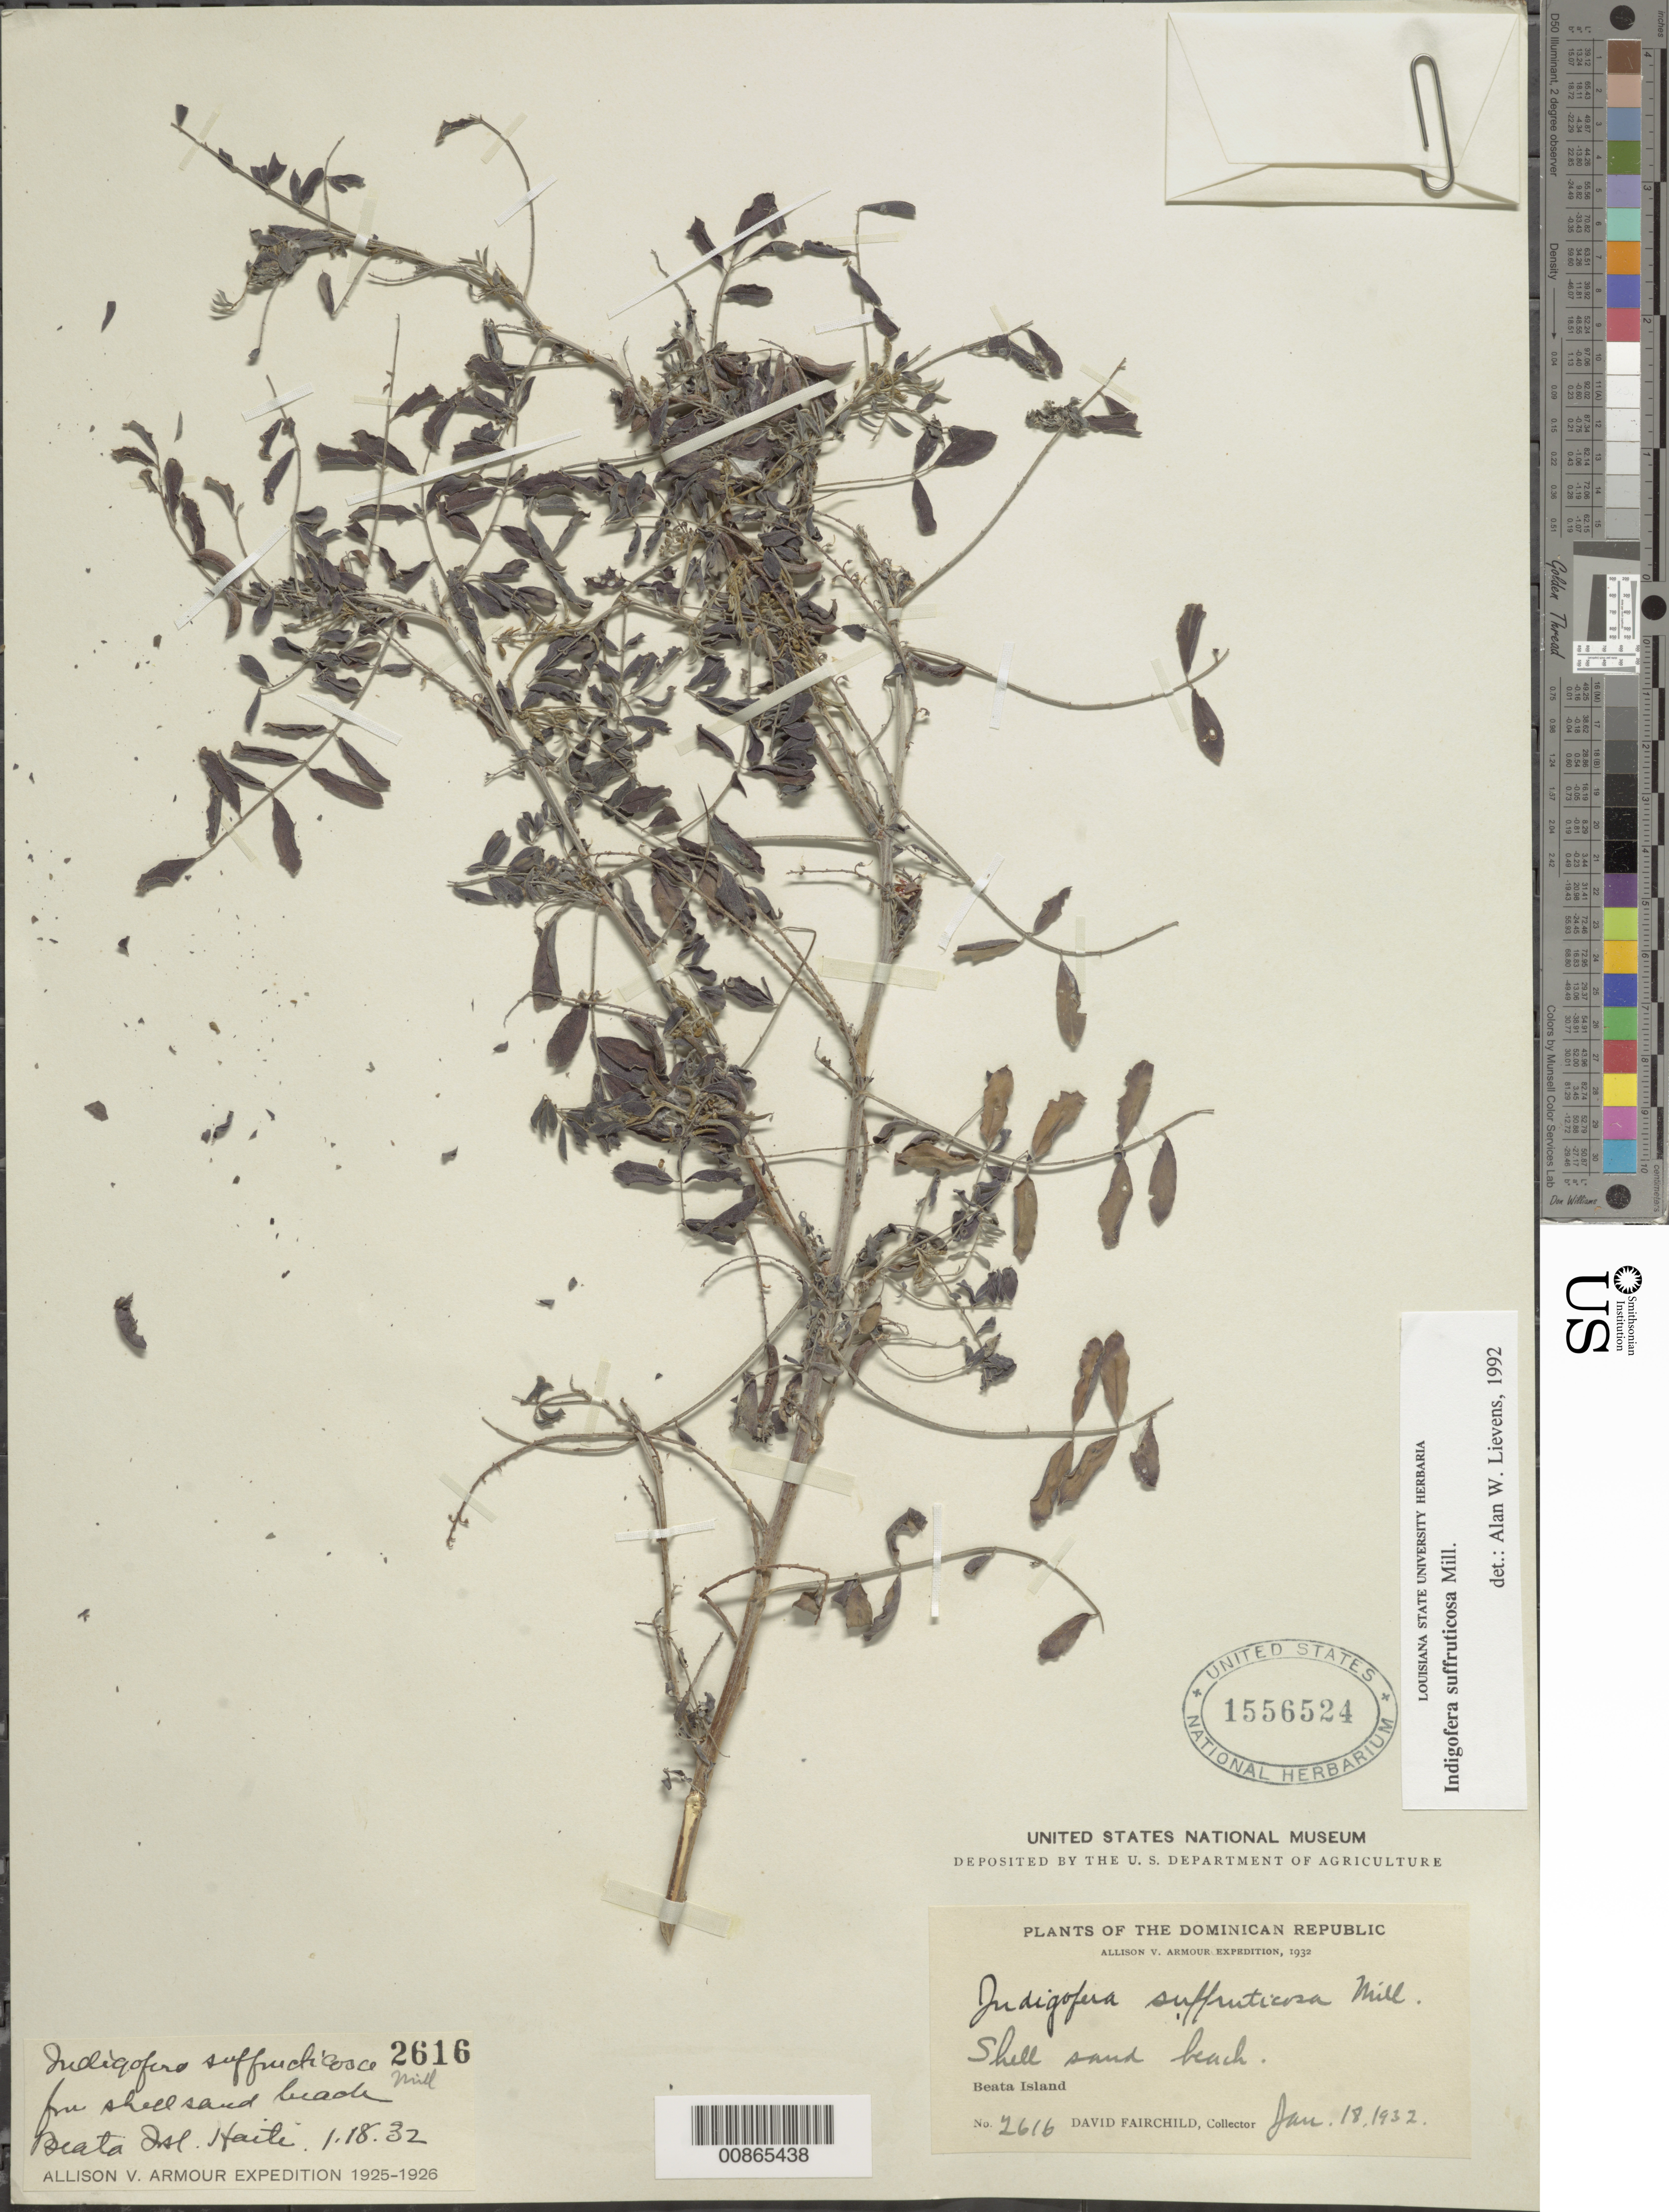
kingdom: Plantae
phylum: Tracheophyta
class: Magnoliopsida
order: Fabales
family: Fabaceae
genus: Indigofera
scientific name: Indigofera suffruticosa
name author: Mill.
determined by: Lievens, A. W., (LSU), Louisiana State University Herbarium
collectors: D. Fairchild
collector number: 2616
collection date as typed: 18 Jan 1932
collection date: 1932-01-18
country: Dominican Republic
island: Isla Beata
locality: Beata Island.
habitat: Shell sand beach.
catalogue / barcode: US 1556524